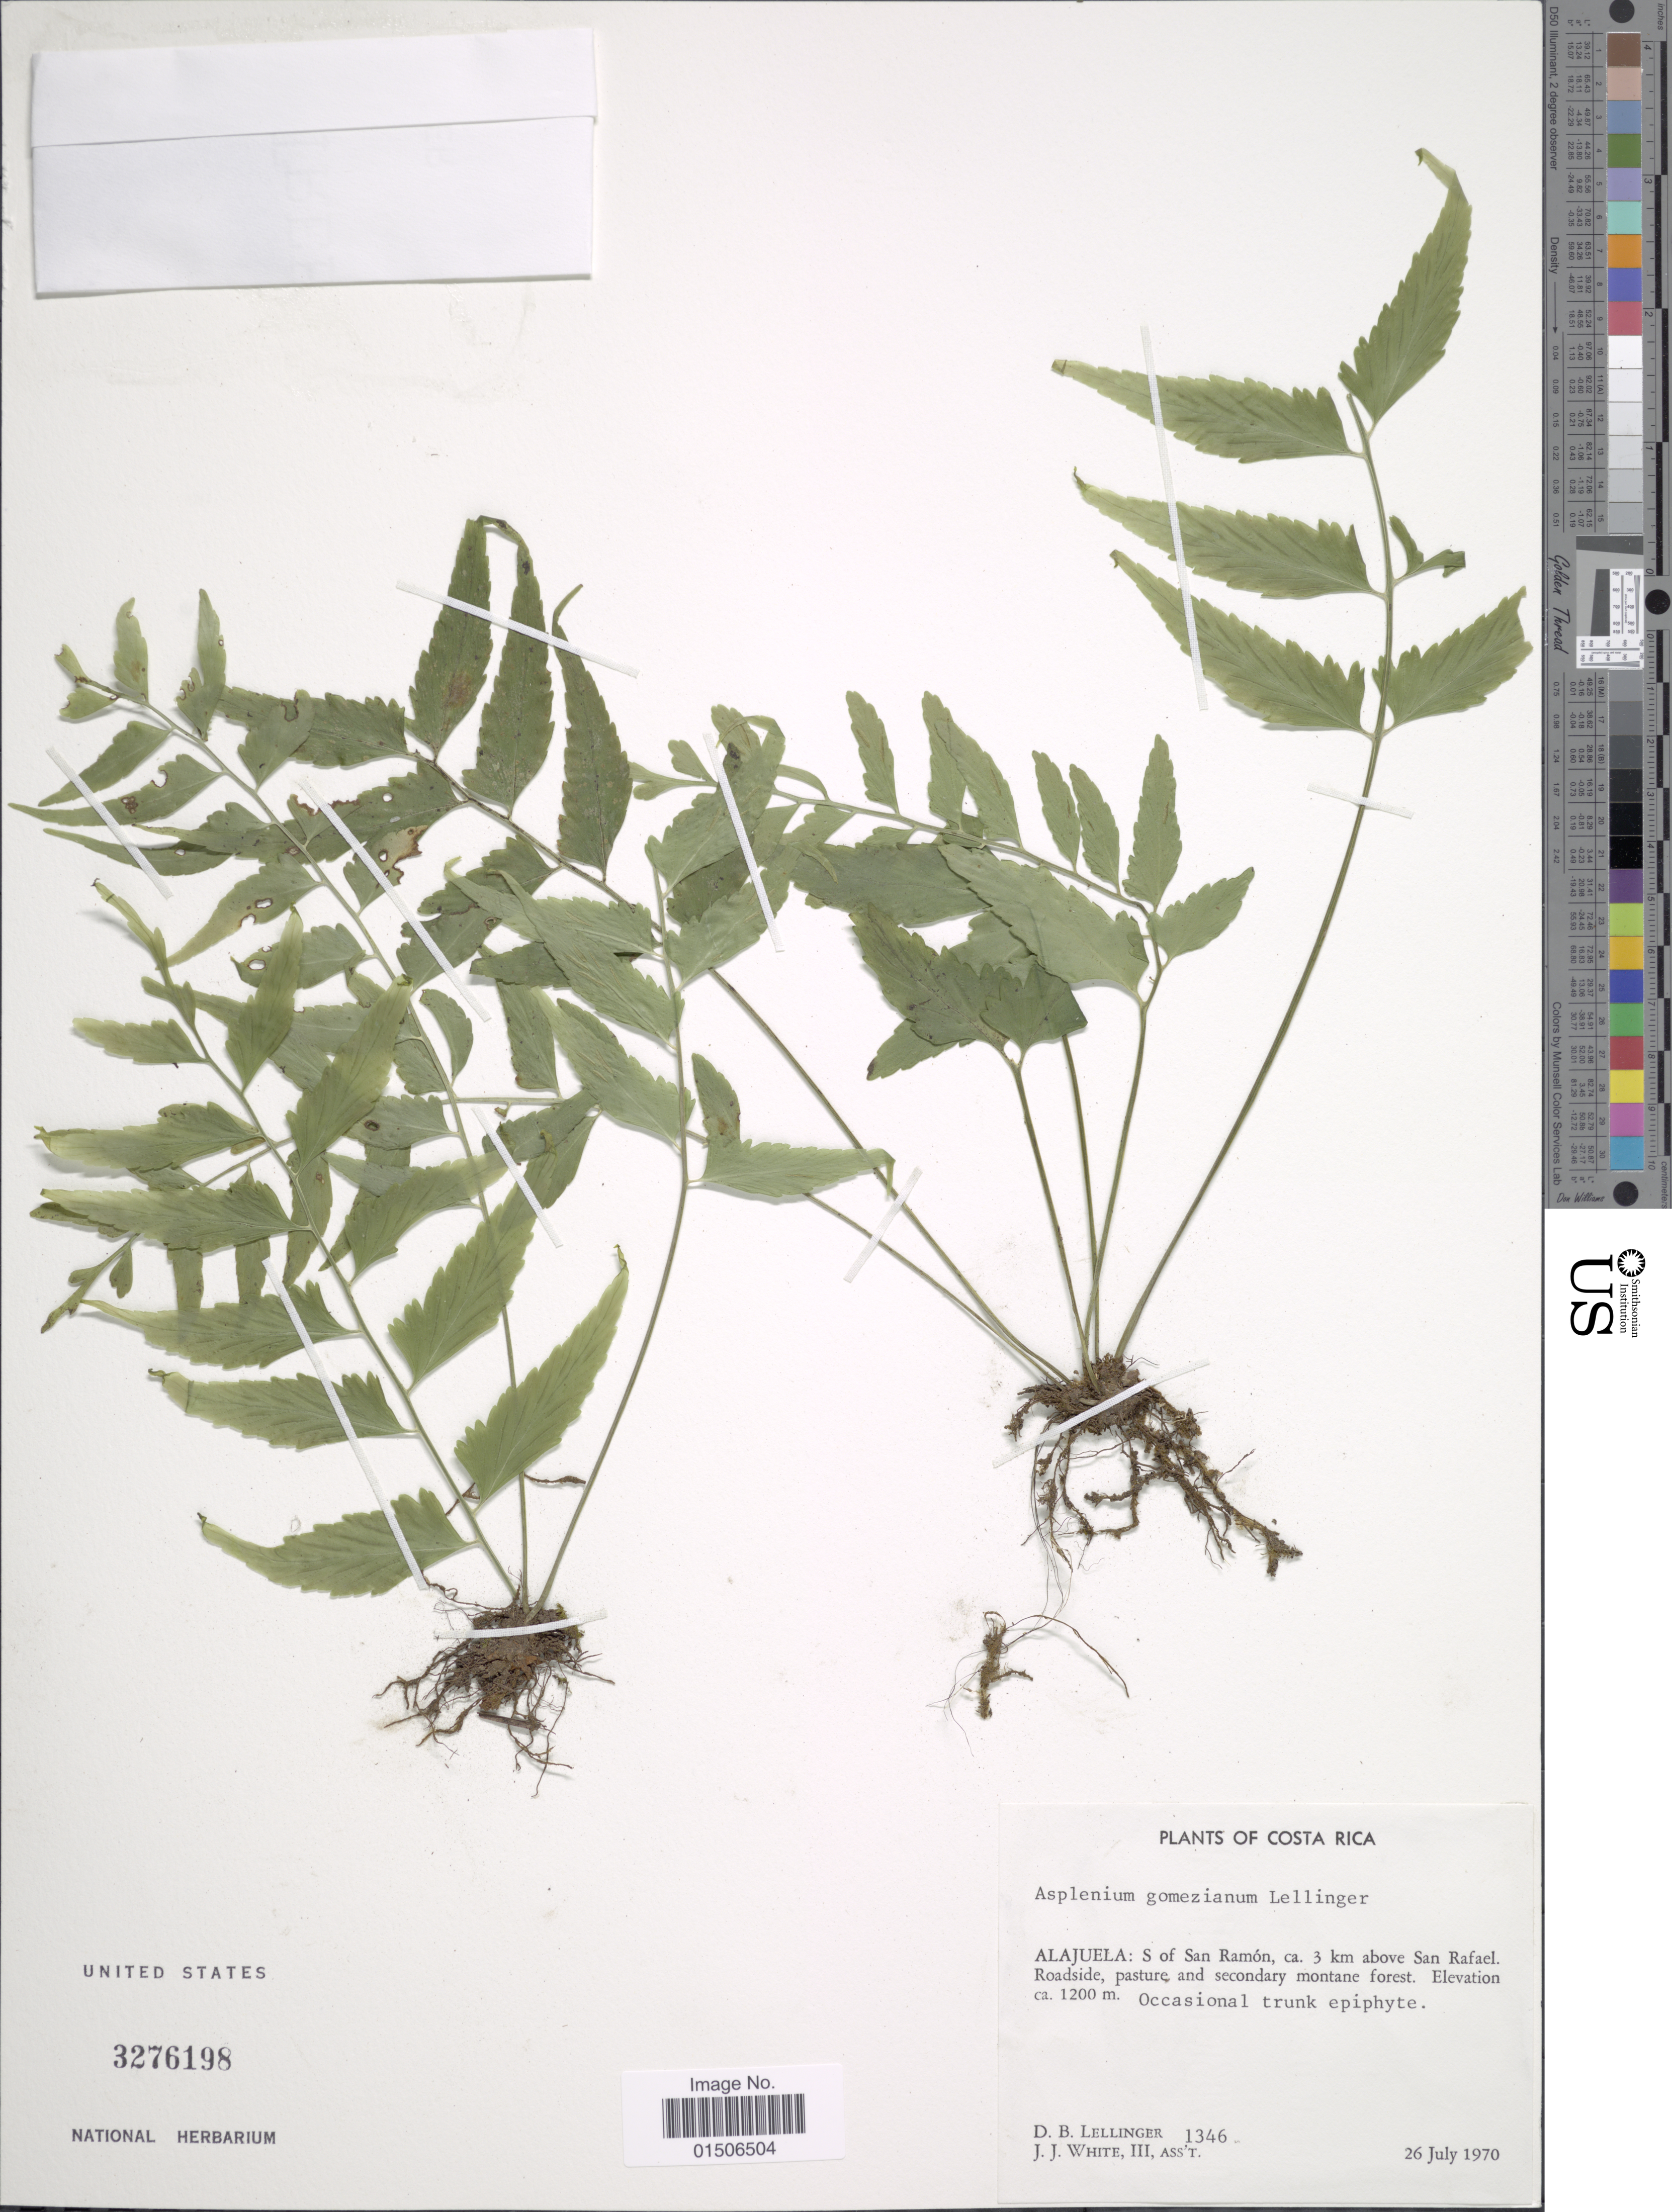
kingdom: Plantae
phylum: Tracheophyta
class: Polypodiopsida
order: Polypodiales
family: Aspleniaceae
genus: Asplenium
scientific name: Asplenium gomezianum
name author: Lellinger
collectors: D. B. Lellinger & J. J. White III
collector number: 1346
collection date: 1970-07-26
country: Costa Rica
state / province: Alajuela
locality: S. of San Ramón, ca 3 km above San Rafael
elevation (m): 1200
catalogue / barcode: US 3276198